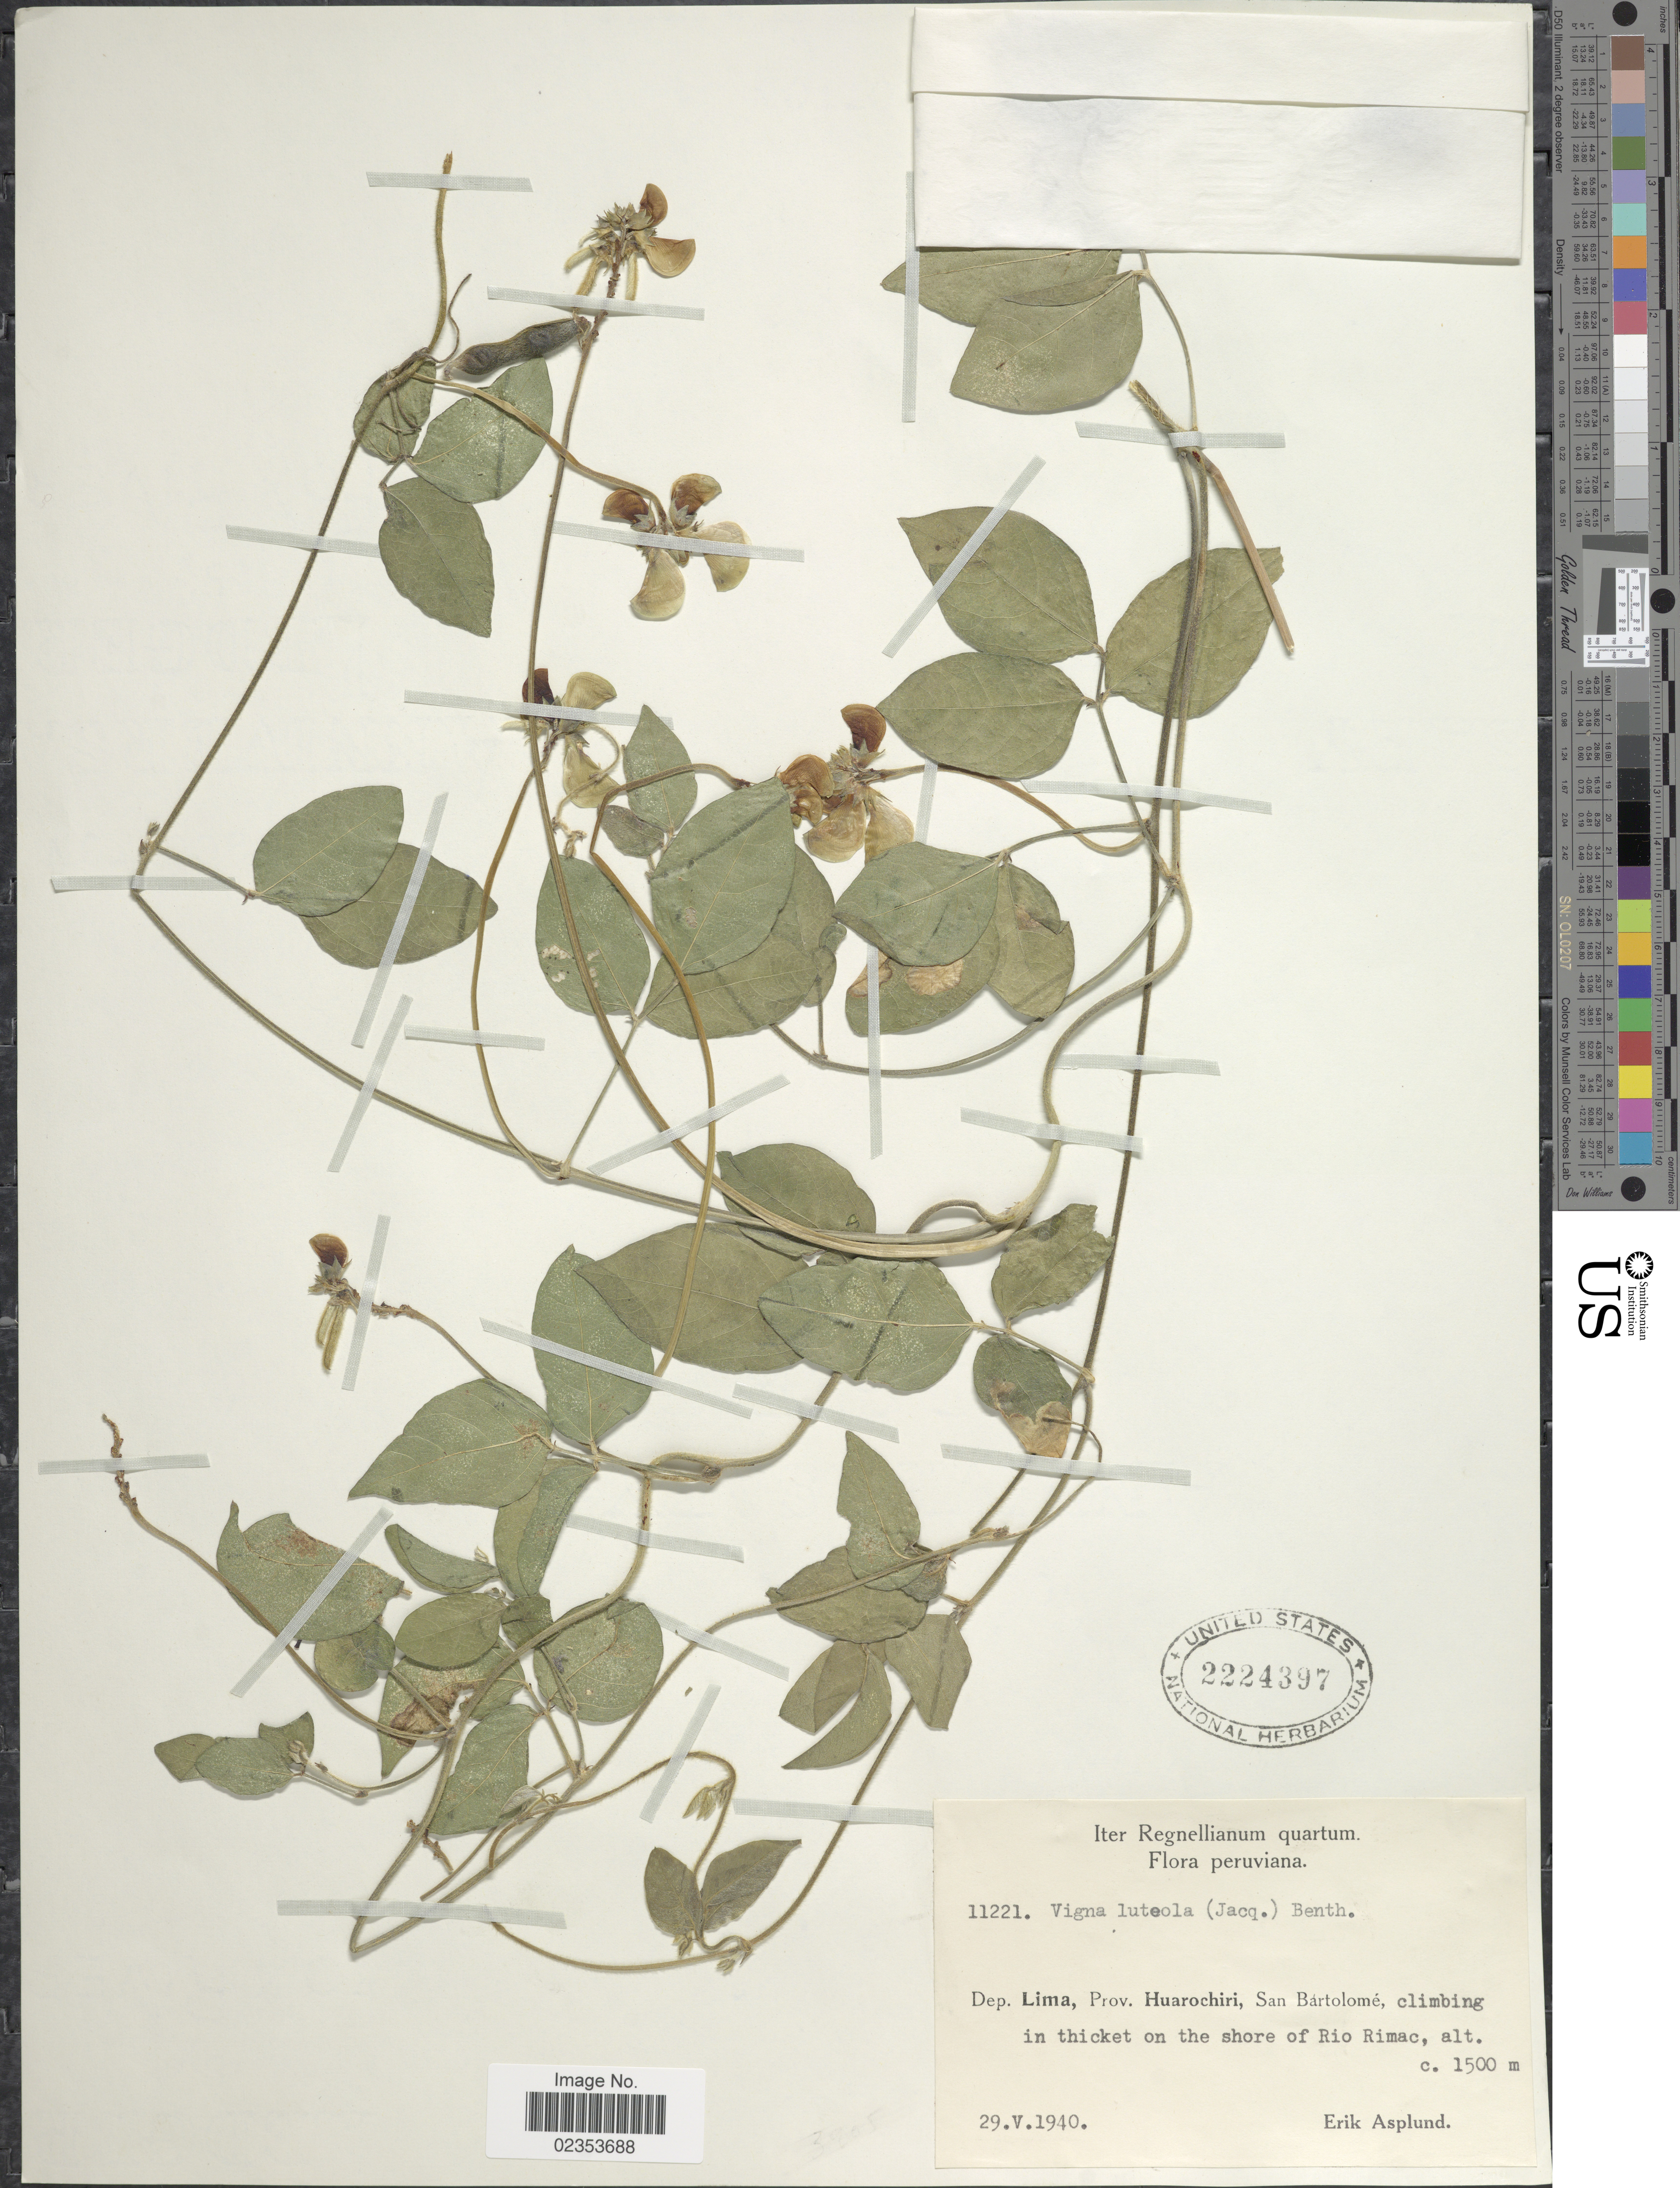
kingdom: Plantae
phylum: Tracheophyta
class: Magnoliopsida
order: Fabales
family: Fabaceae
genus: Vigna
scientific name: Vigna repens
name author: (L.) Kuntze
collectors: E. Asplund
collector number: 11221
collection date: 1940-05-19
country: Peru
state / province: Lima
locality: Dep. Lima, Prov. Huarochiri, San Bartolome, climbing in thicket on the shore of Rio Rimac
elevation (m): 1500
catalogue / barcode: US 2224397